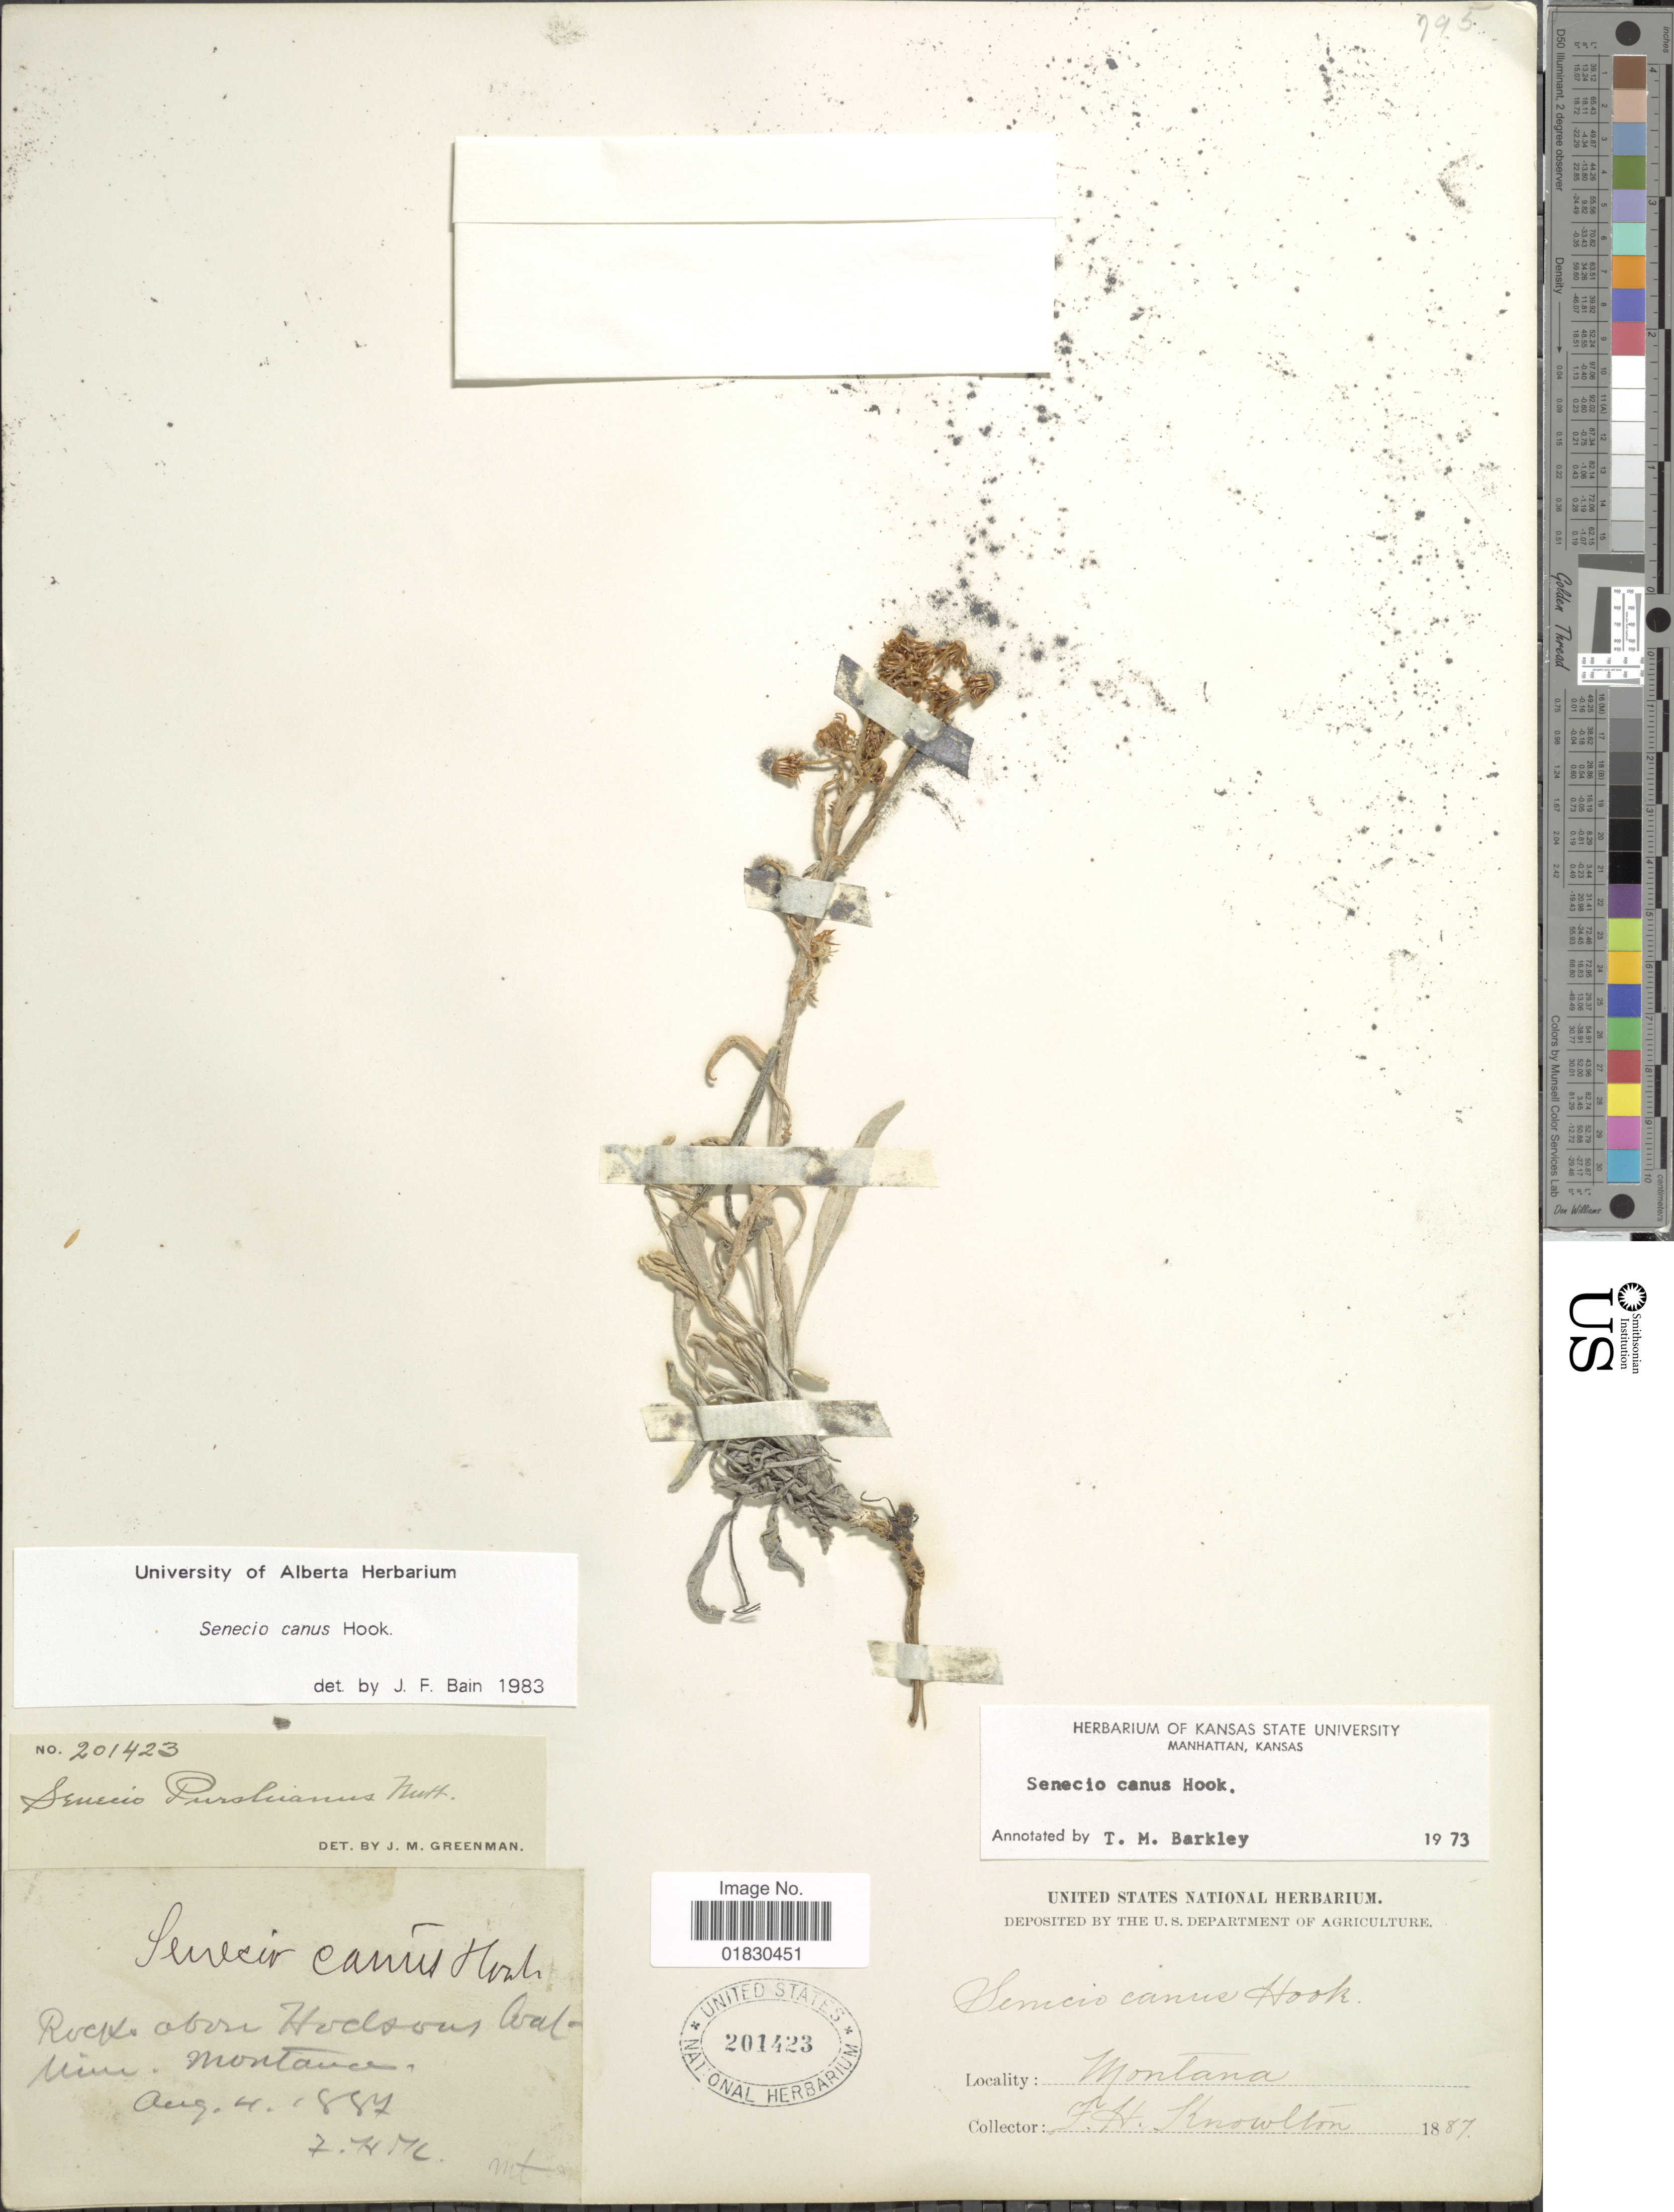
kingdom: Plantae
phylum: Tracheophyta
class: Magnoliopsida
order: Asterales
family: Asteraceae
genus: Packera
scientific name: Packera cana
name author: (Hook.) W.A. Weber & Á. Löve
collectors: F. H. Knowlton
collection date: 1887-08-04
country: United States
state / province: Montana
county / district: Jefferson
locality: Above Hodsons Coal Minn.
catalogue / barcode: US 201423